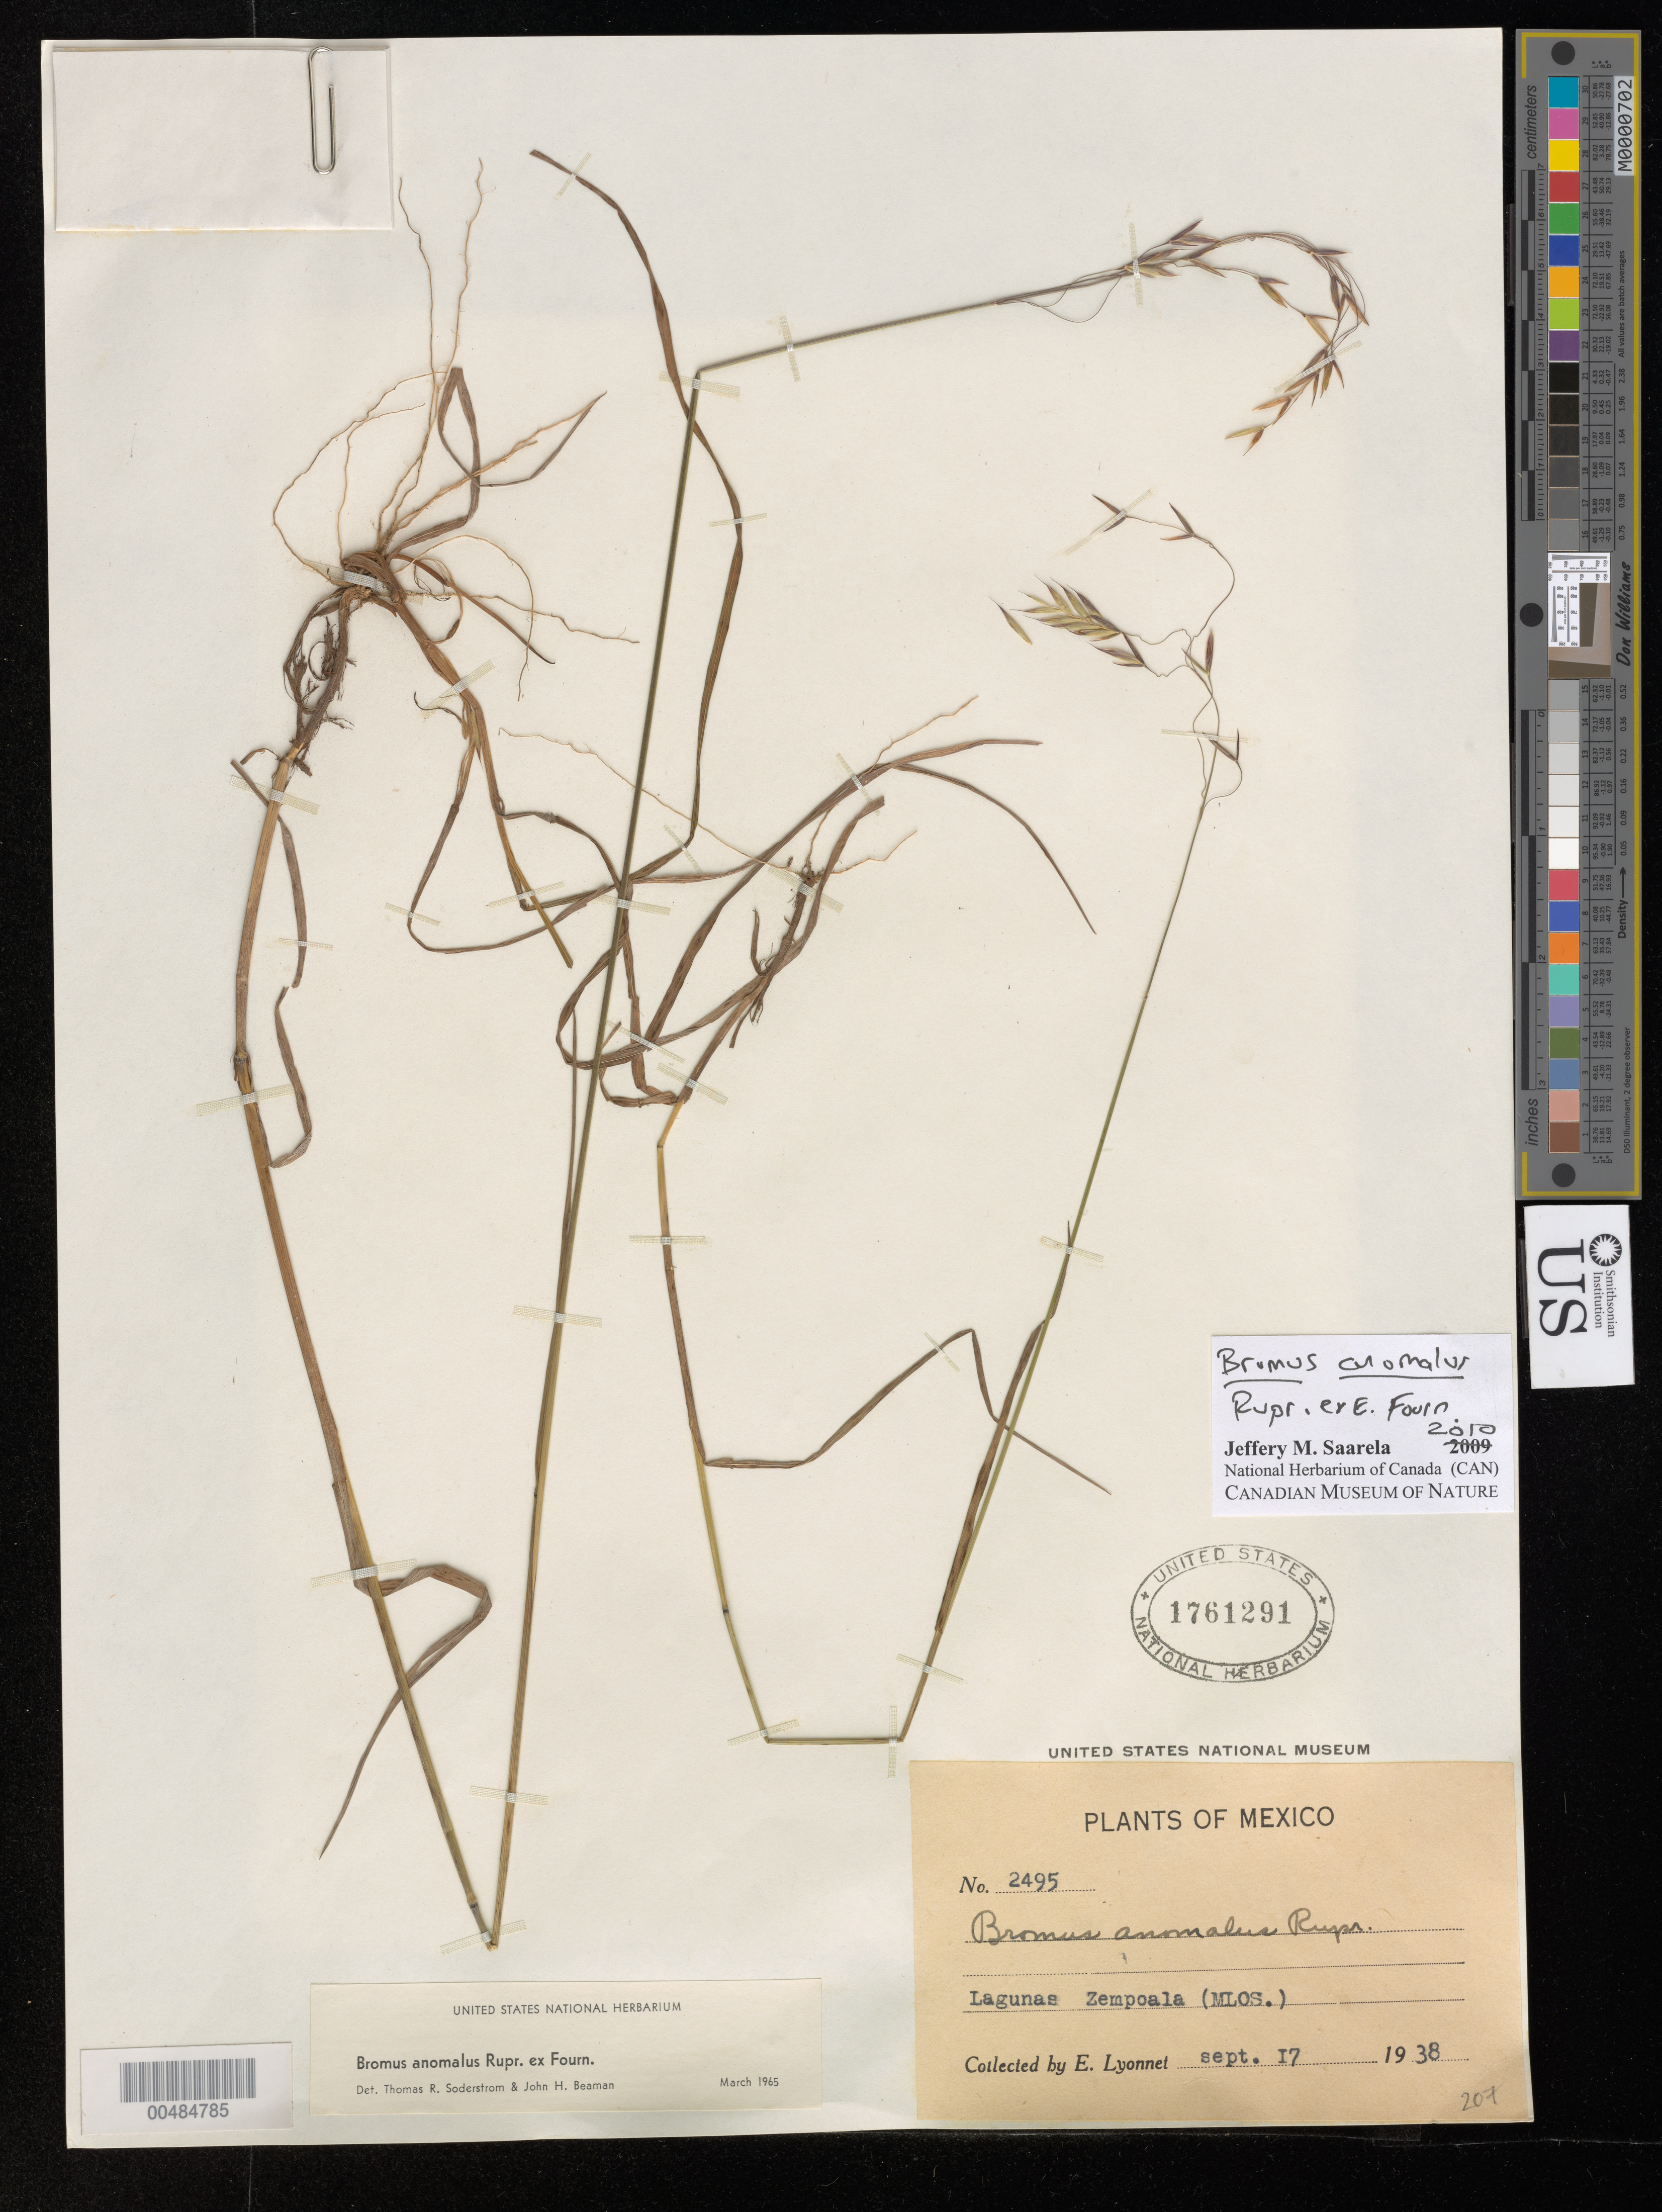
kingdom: Plantae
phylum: Tracheophyta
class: Liliopsida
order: Poales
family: Poaceae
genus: Bromus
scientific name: Bromus anomalus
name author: Rupr. ex E. Fourn.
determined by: Soderstrom, T. R.; Beaman, J. H.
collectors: Bro. E. Lyonnet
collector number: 2495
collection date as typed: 17 Sep 1938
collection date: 1938-09-17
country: Mexico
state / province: Morelos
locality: Lagunas Zempoala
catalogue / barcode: US 1761291